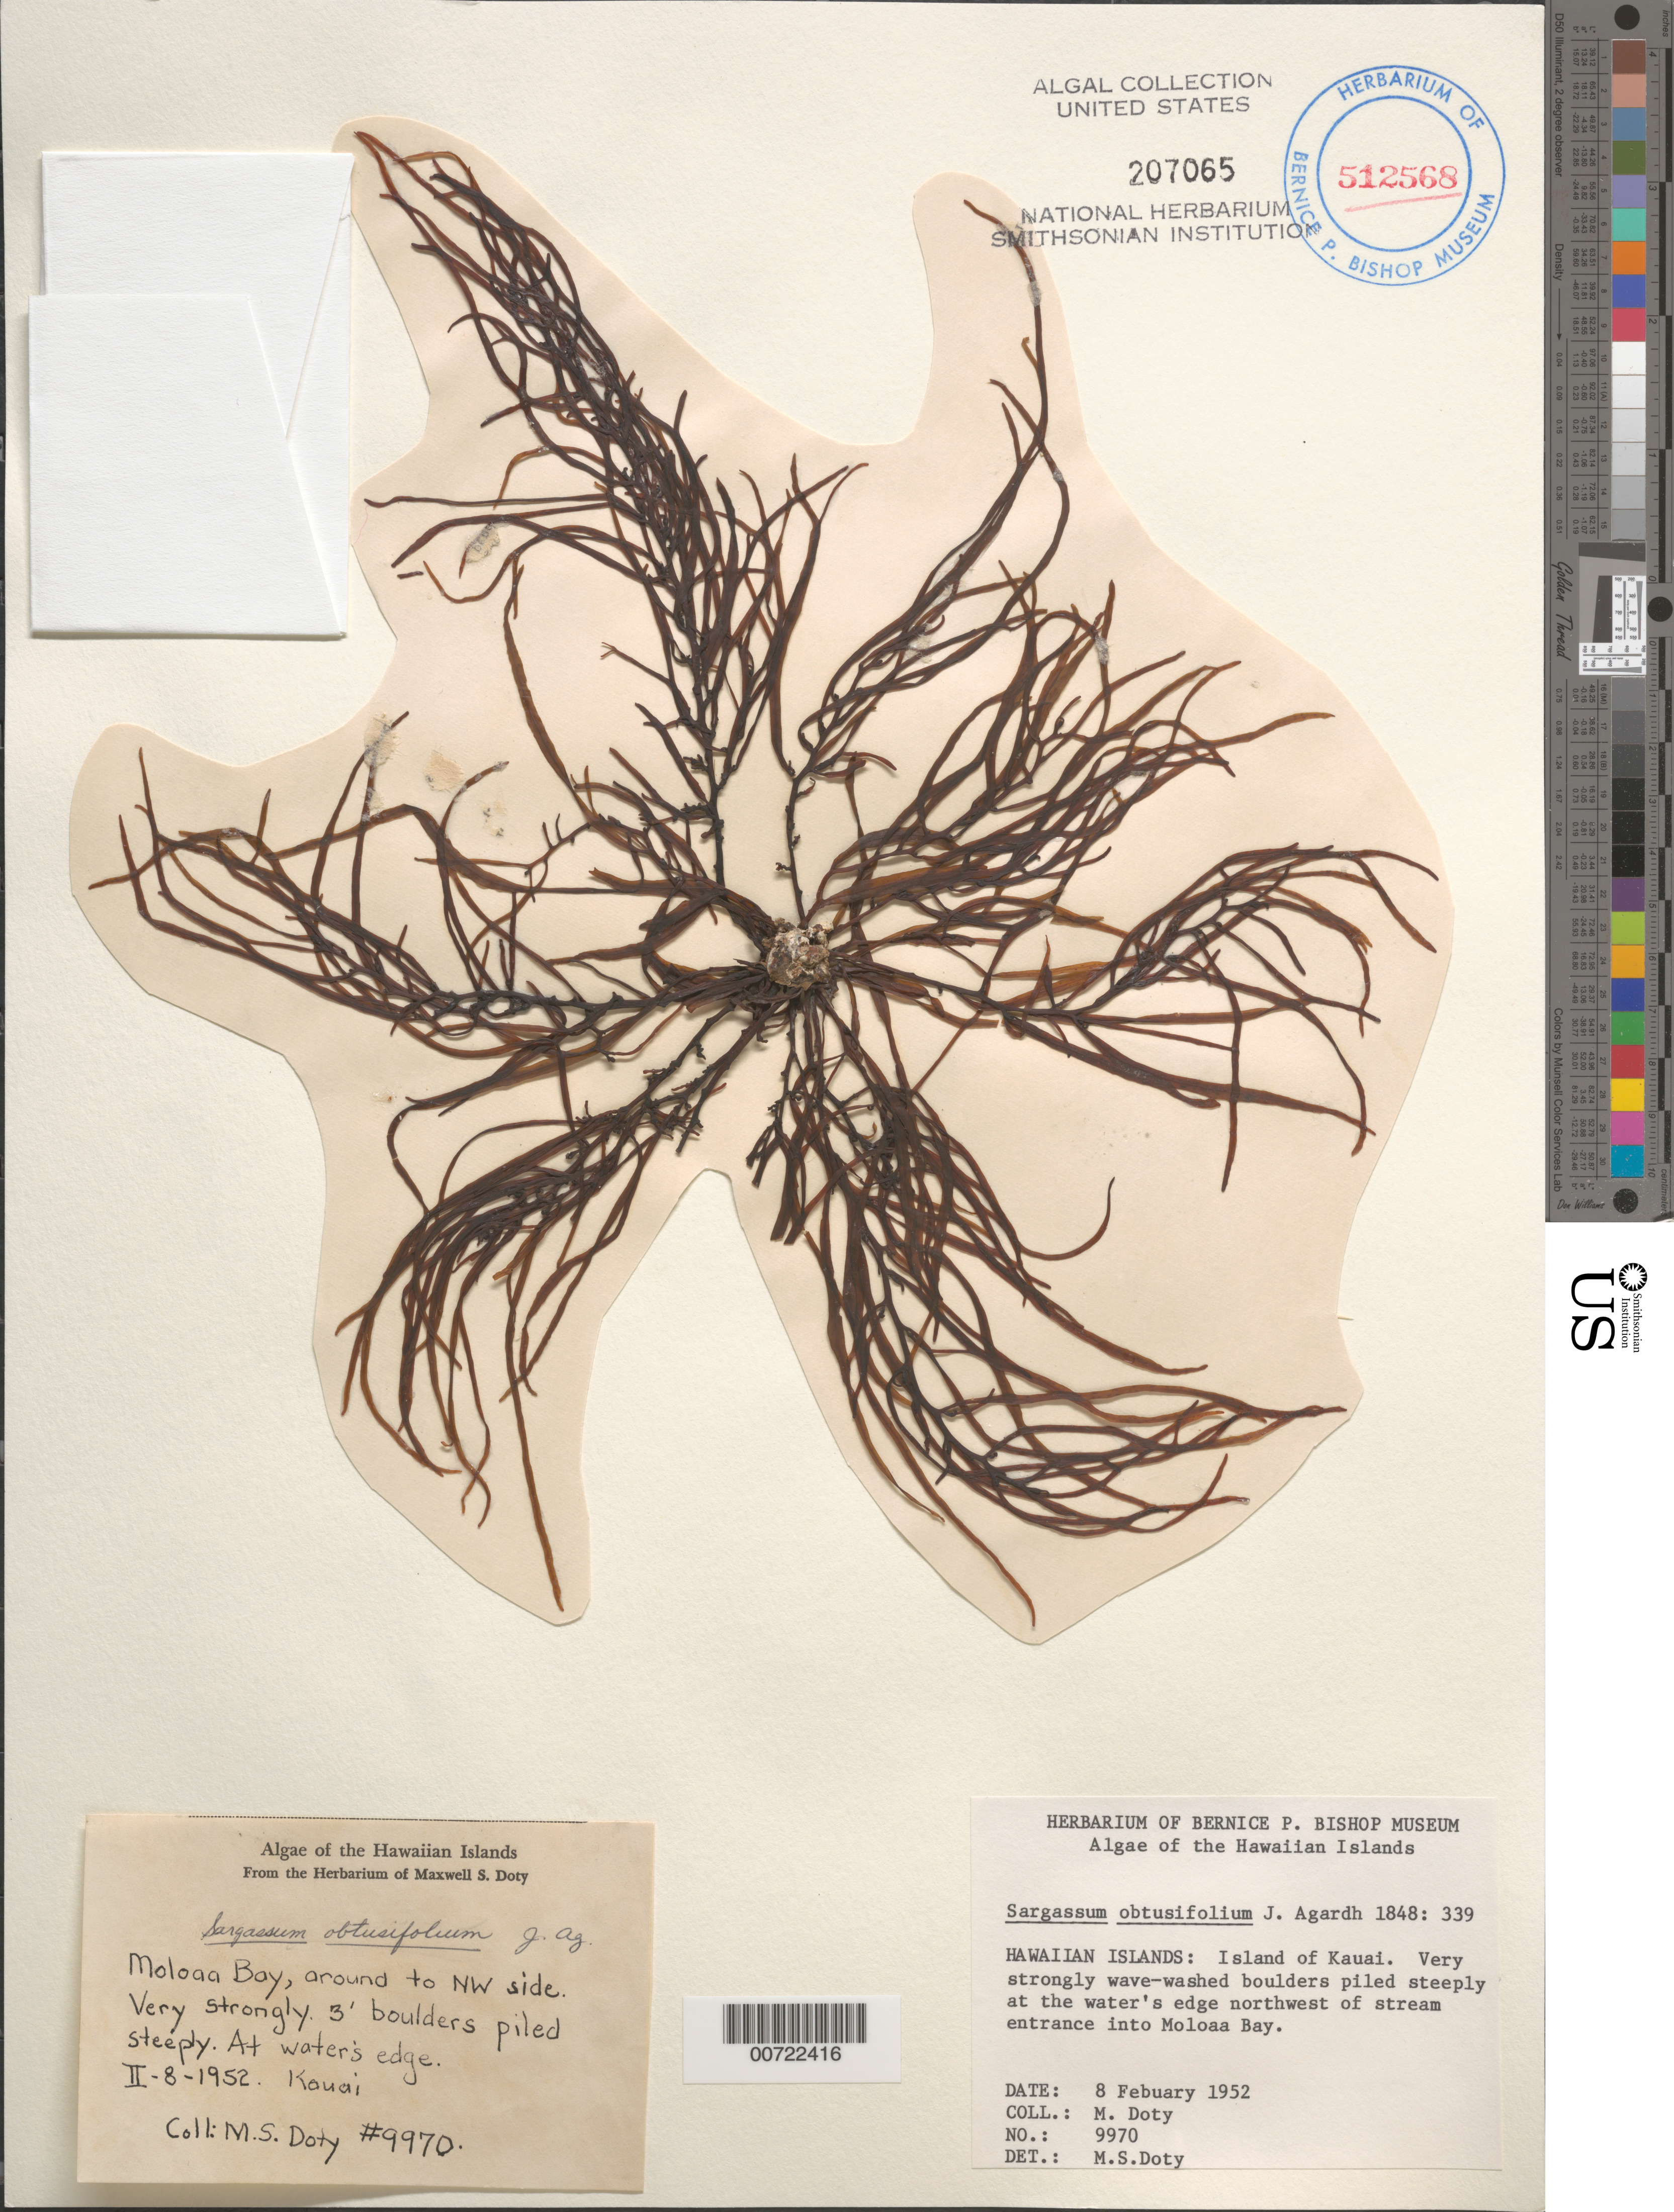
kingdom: Chromista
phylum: Ochrophyta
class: Phaeophyceae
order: Fucales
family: Sargassaceae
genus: Sargassum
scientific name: Sargassum obtusifolium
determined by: Doty, M. S.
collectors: M. S. Doty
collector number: MSD 9970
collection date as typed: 08 Feb 1952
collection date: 1952-02-08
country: United States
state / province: Hawaii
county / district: Kauai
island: Kaua'i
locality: Northwest of stream entrance into Moloaa Bay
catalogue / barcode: US 207065